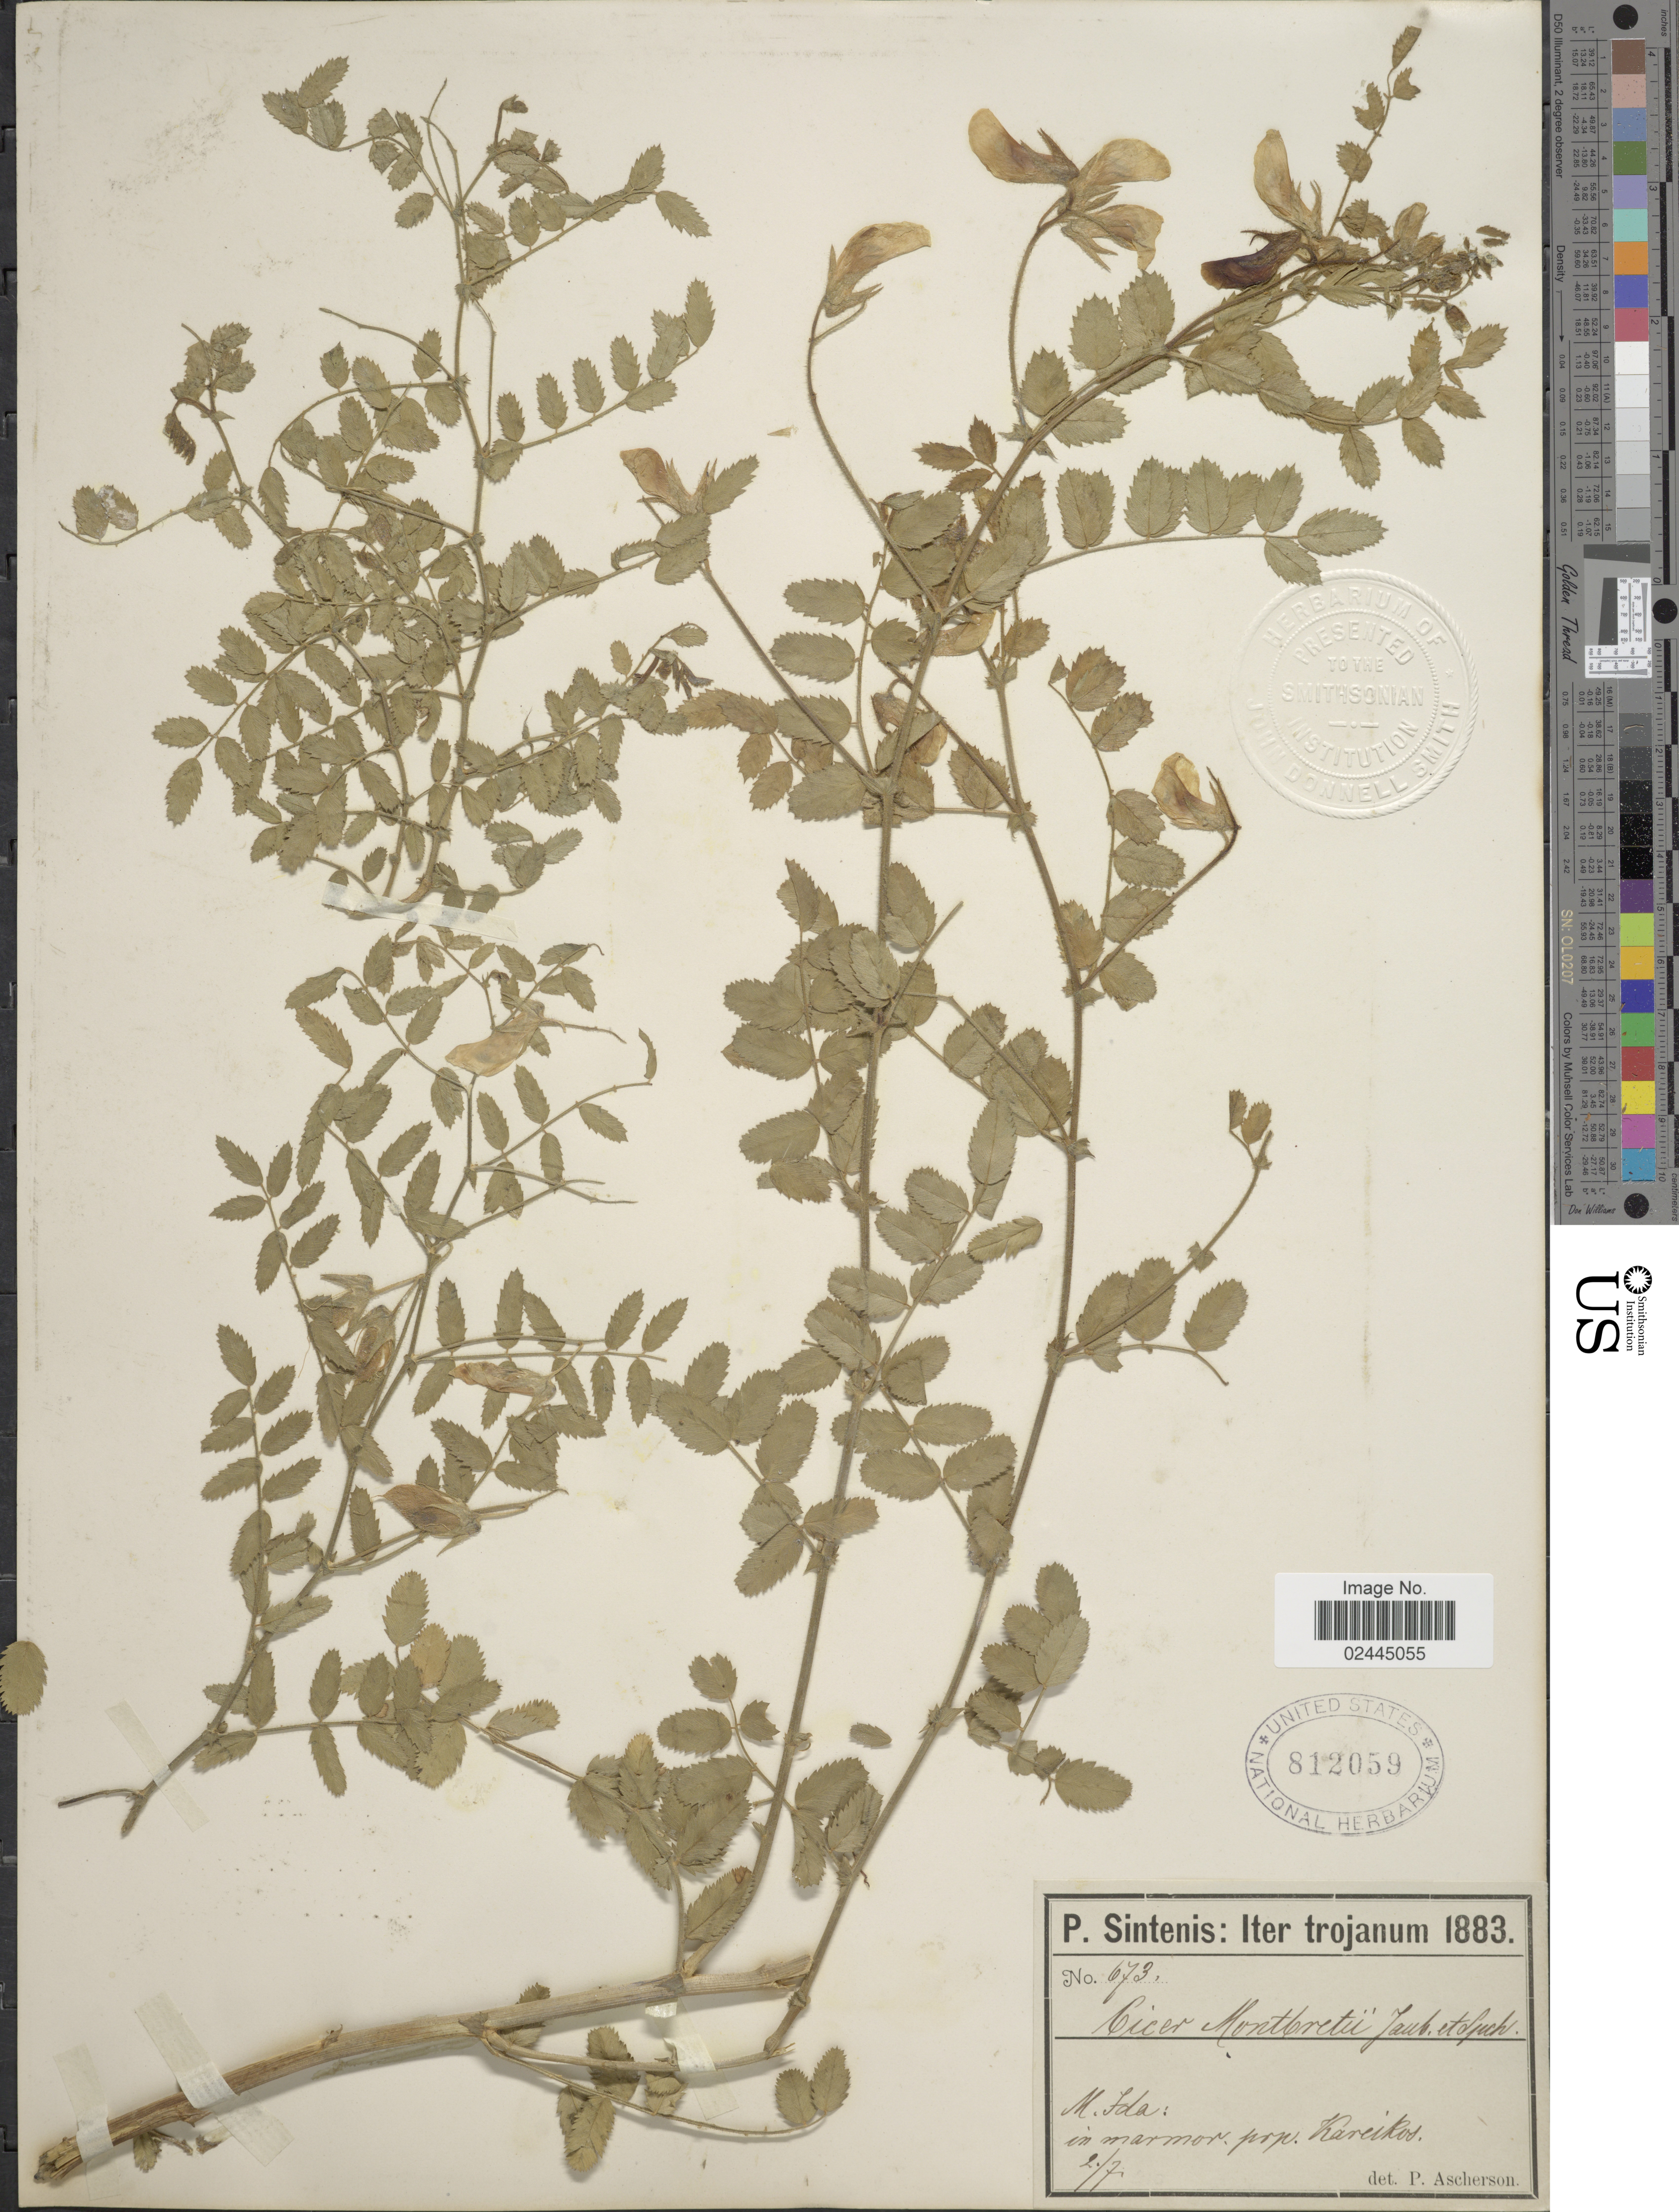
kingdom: Plantae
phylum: Tracheophyta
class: Magnoliopsida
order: Fabales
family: Fabaceae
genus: Cicer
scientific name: Cicer montbretii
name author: Jaub. & Spach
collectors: P. Sintenis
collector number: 673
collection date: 1883-07-02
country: Turkey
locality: Iter Trojanum, M. Fda. in marmor. prope Kareikos. [interpreted]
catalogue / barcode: US 812059